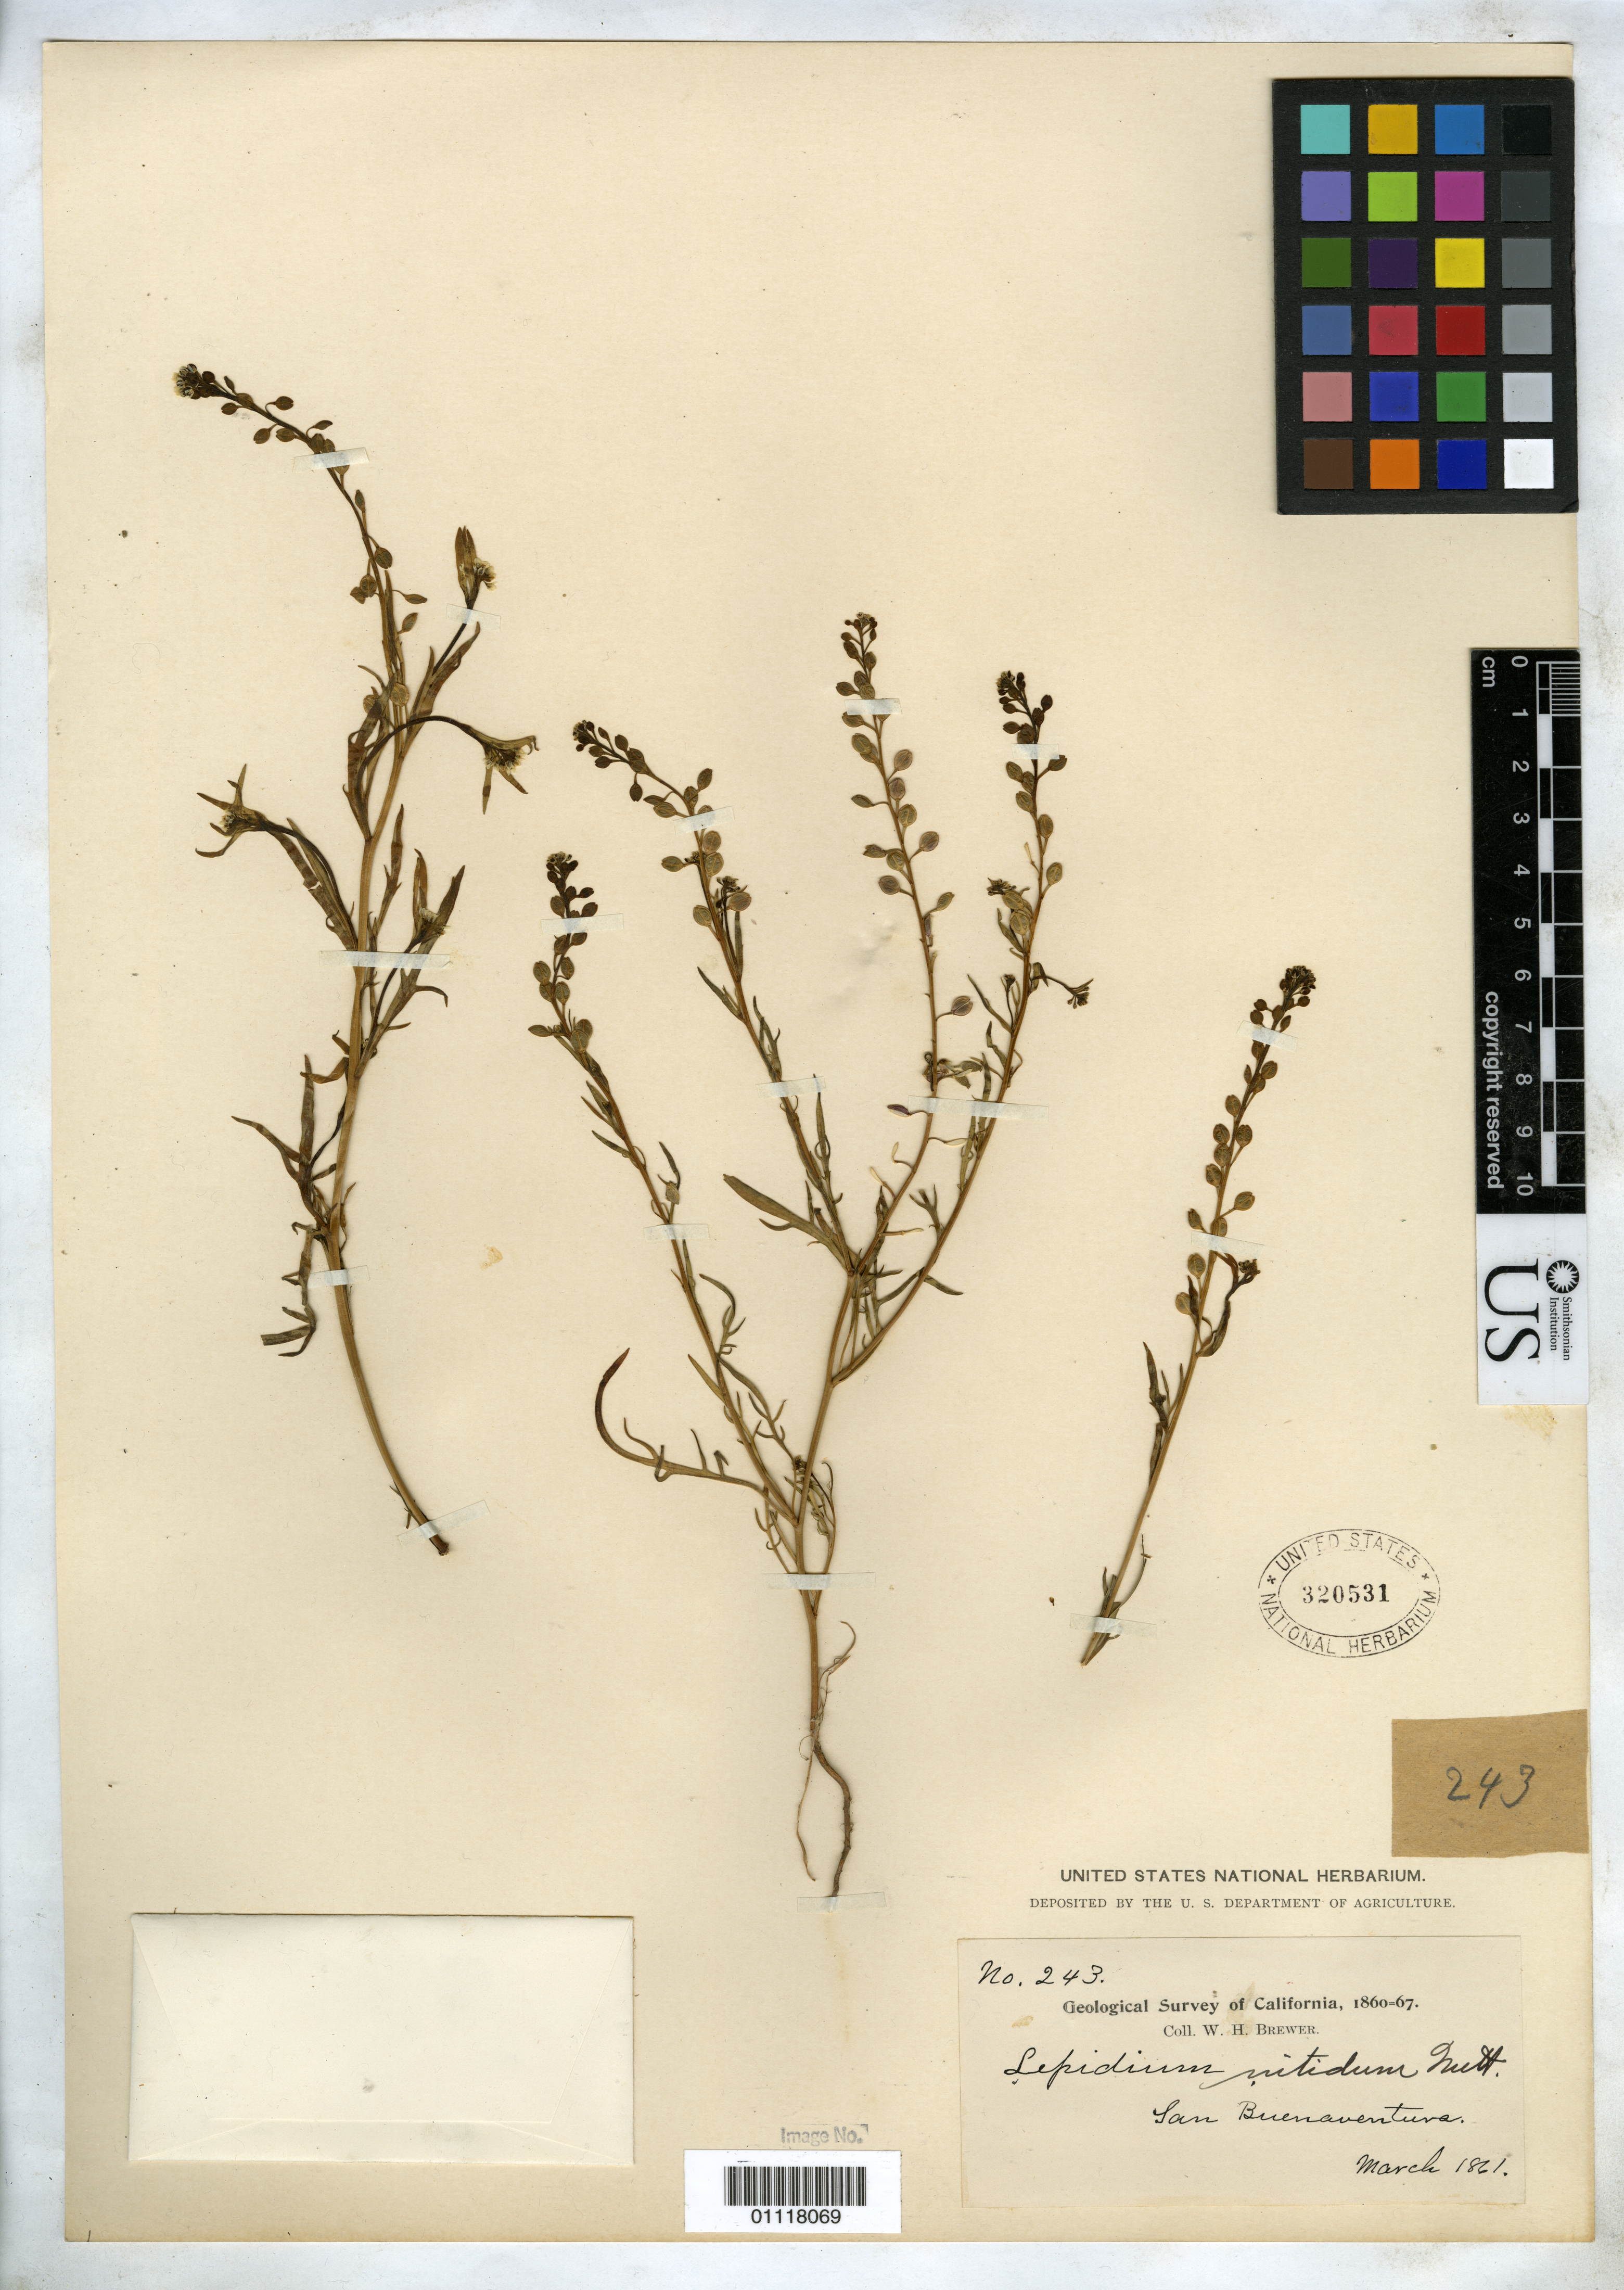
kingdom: Plantae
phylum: Tracheophyta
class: Magnoliopsida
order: Brassicales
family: Brassicaceae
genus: Lepidium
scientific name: Lepidium nitidum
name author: Nutt.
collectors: W. H. Brewer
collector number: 243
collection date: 1861-03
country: United States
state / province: California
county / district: Ventura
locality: San Buenaventura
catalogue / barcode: US 320531